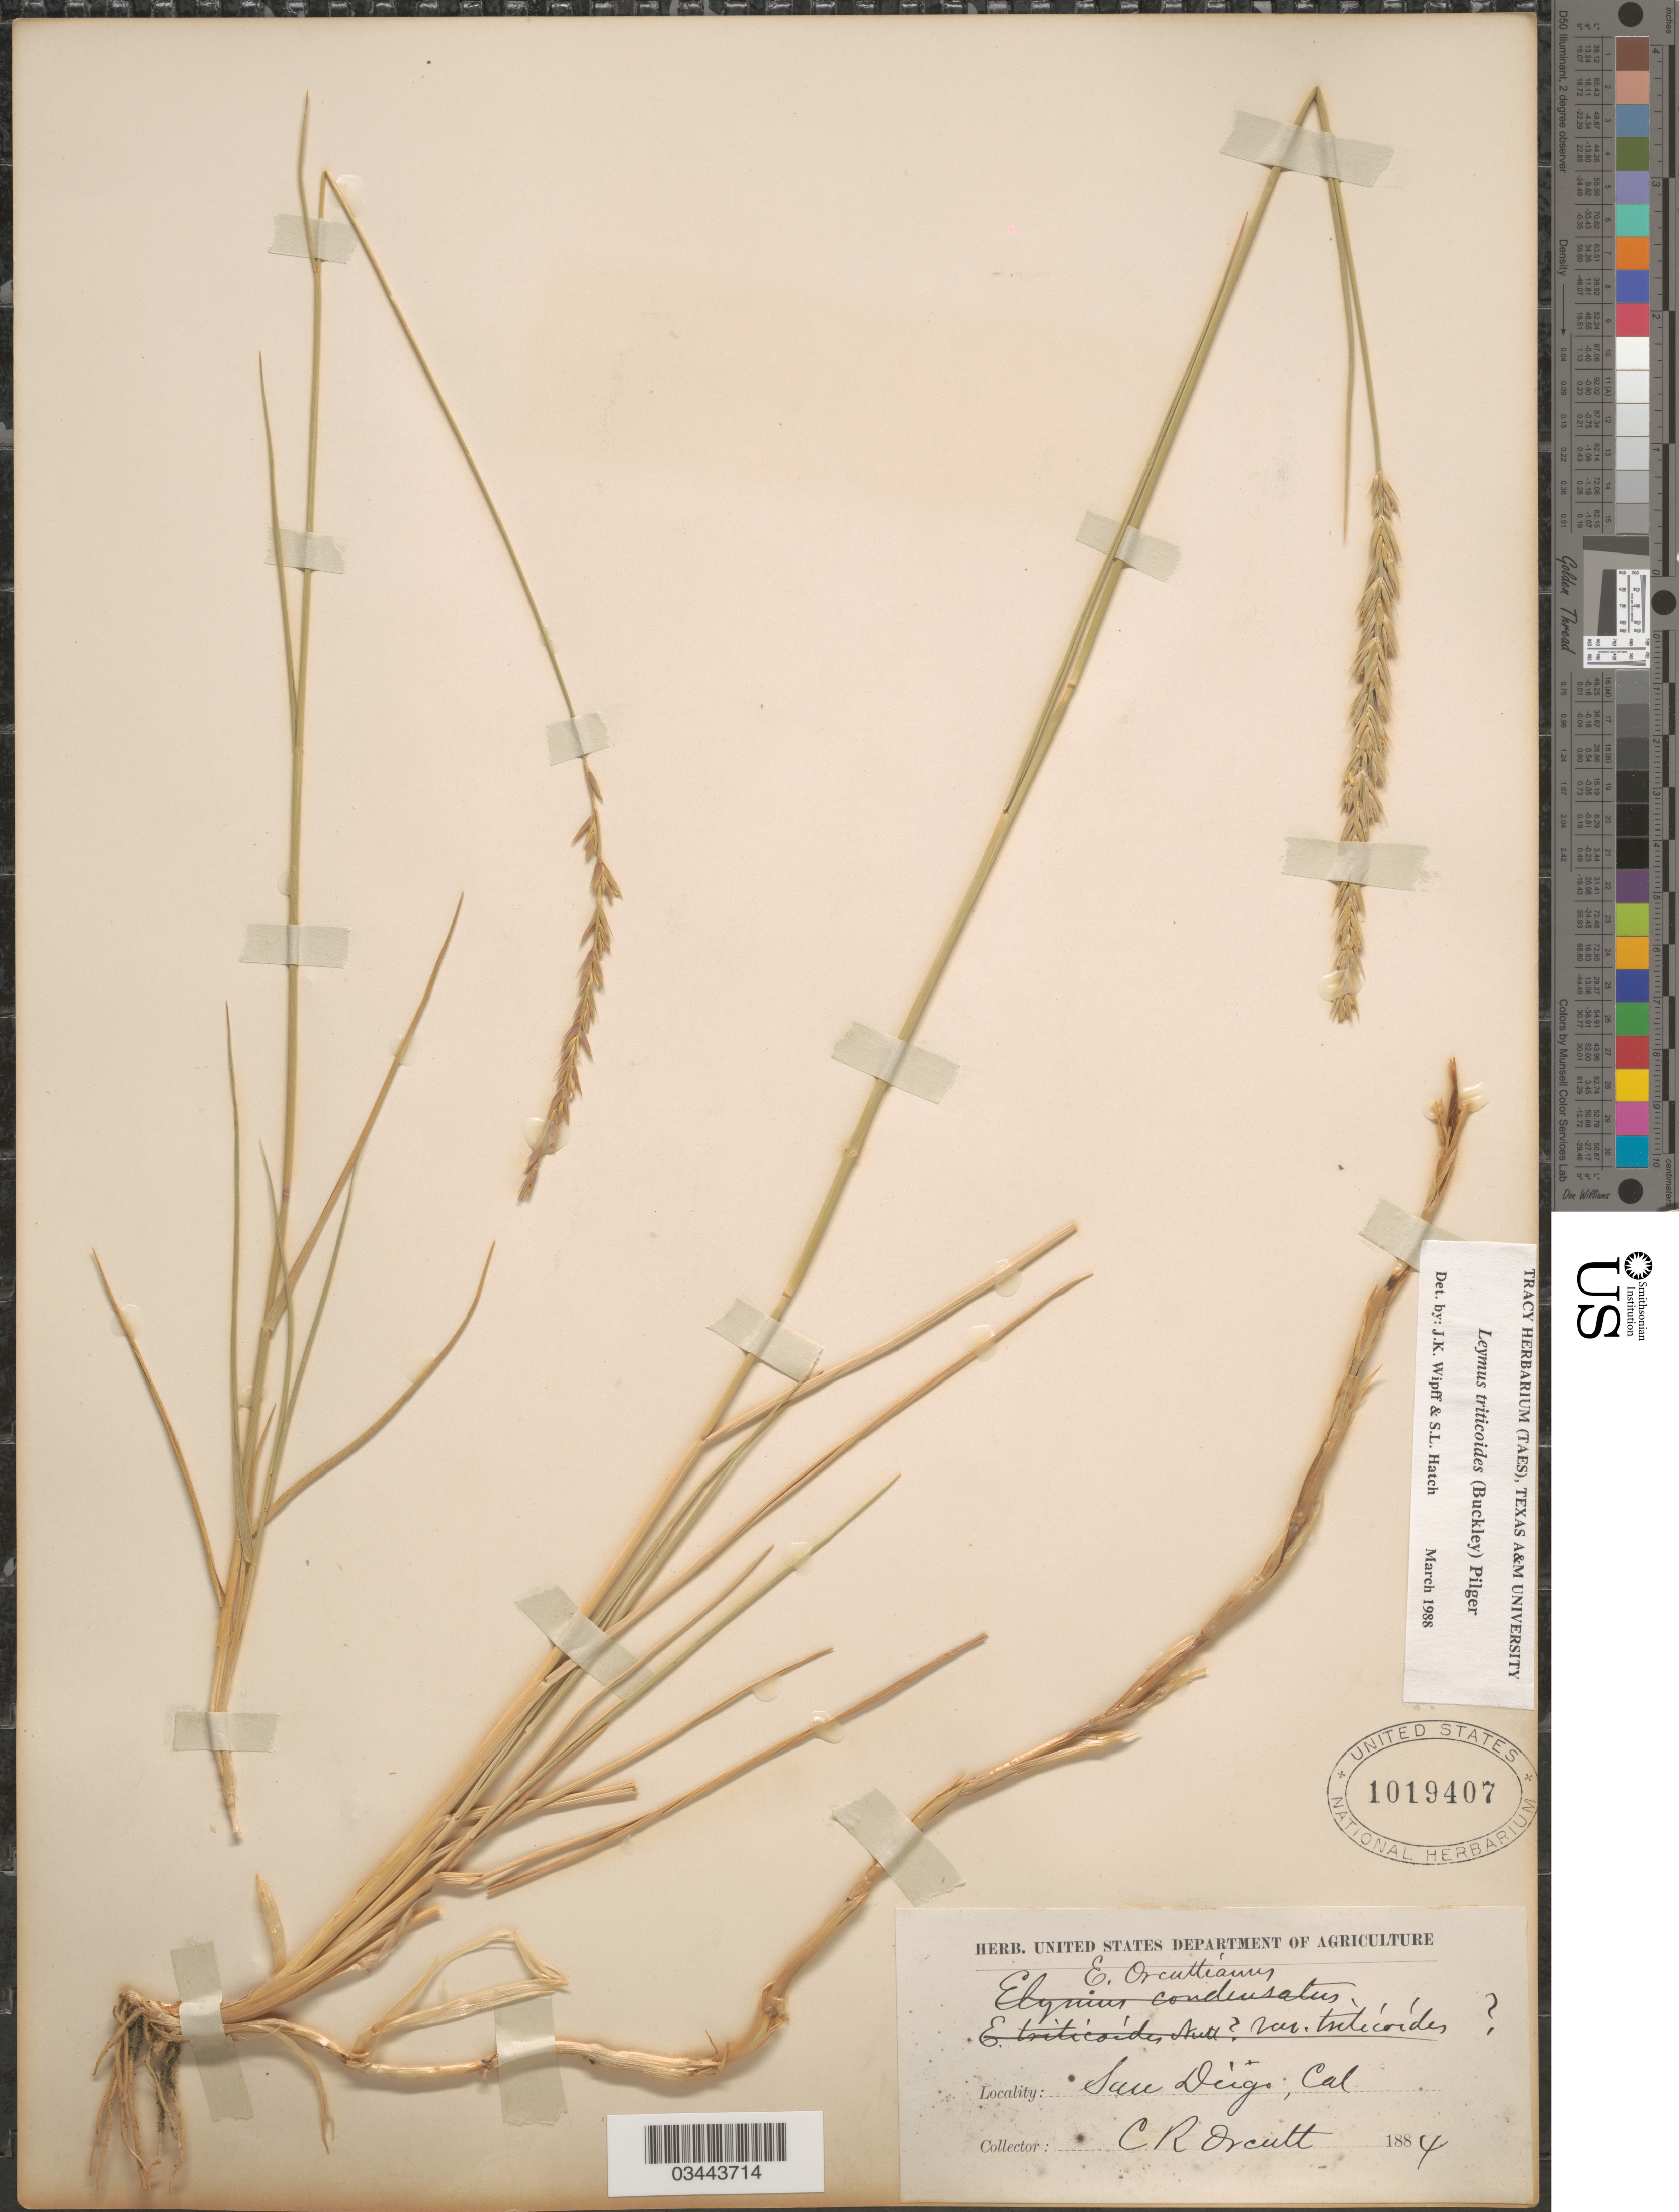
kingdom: Plantae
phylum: Tracheophyta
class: Liliopsida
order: Poales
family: Poaceae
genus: Leymus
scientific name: Leymus triticoides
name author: (Buckley) Pilg.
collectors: C. R. Orcutt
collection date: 1884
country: United States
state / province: California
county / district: San Diego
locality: San Diego.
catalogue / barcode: US 1019407